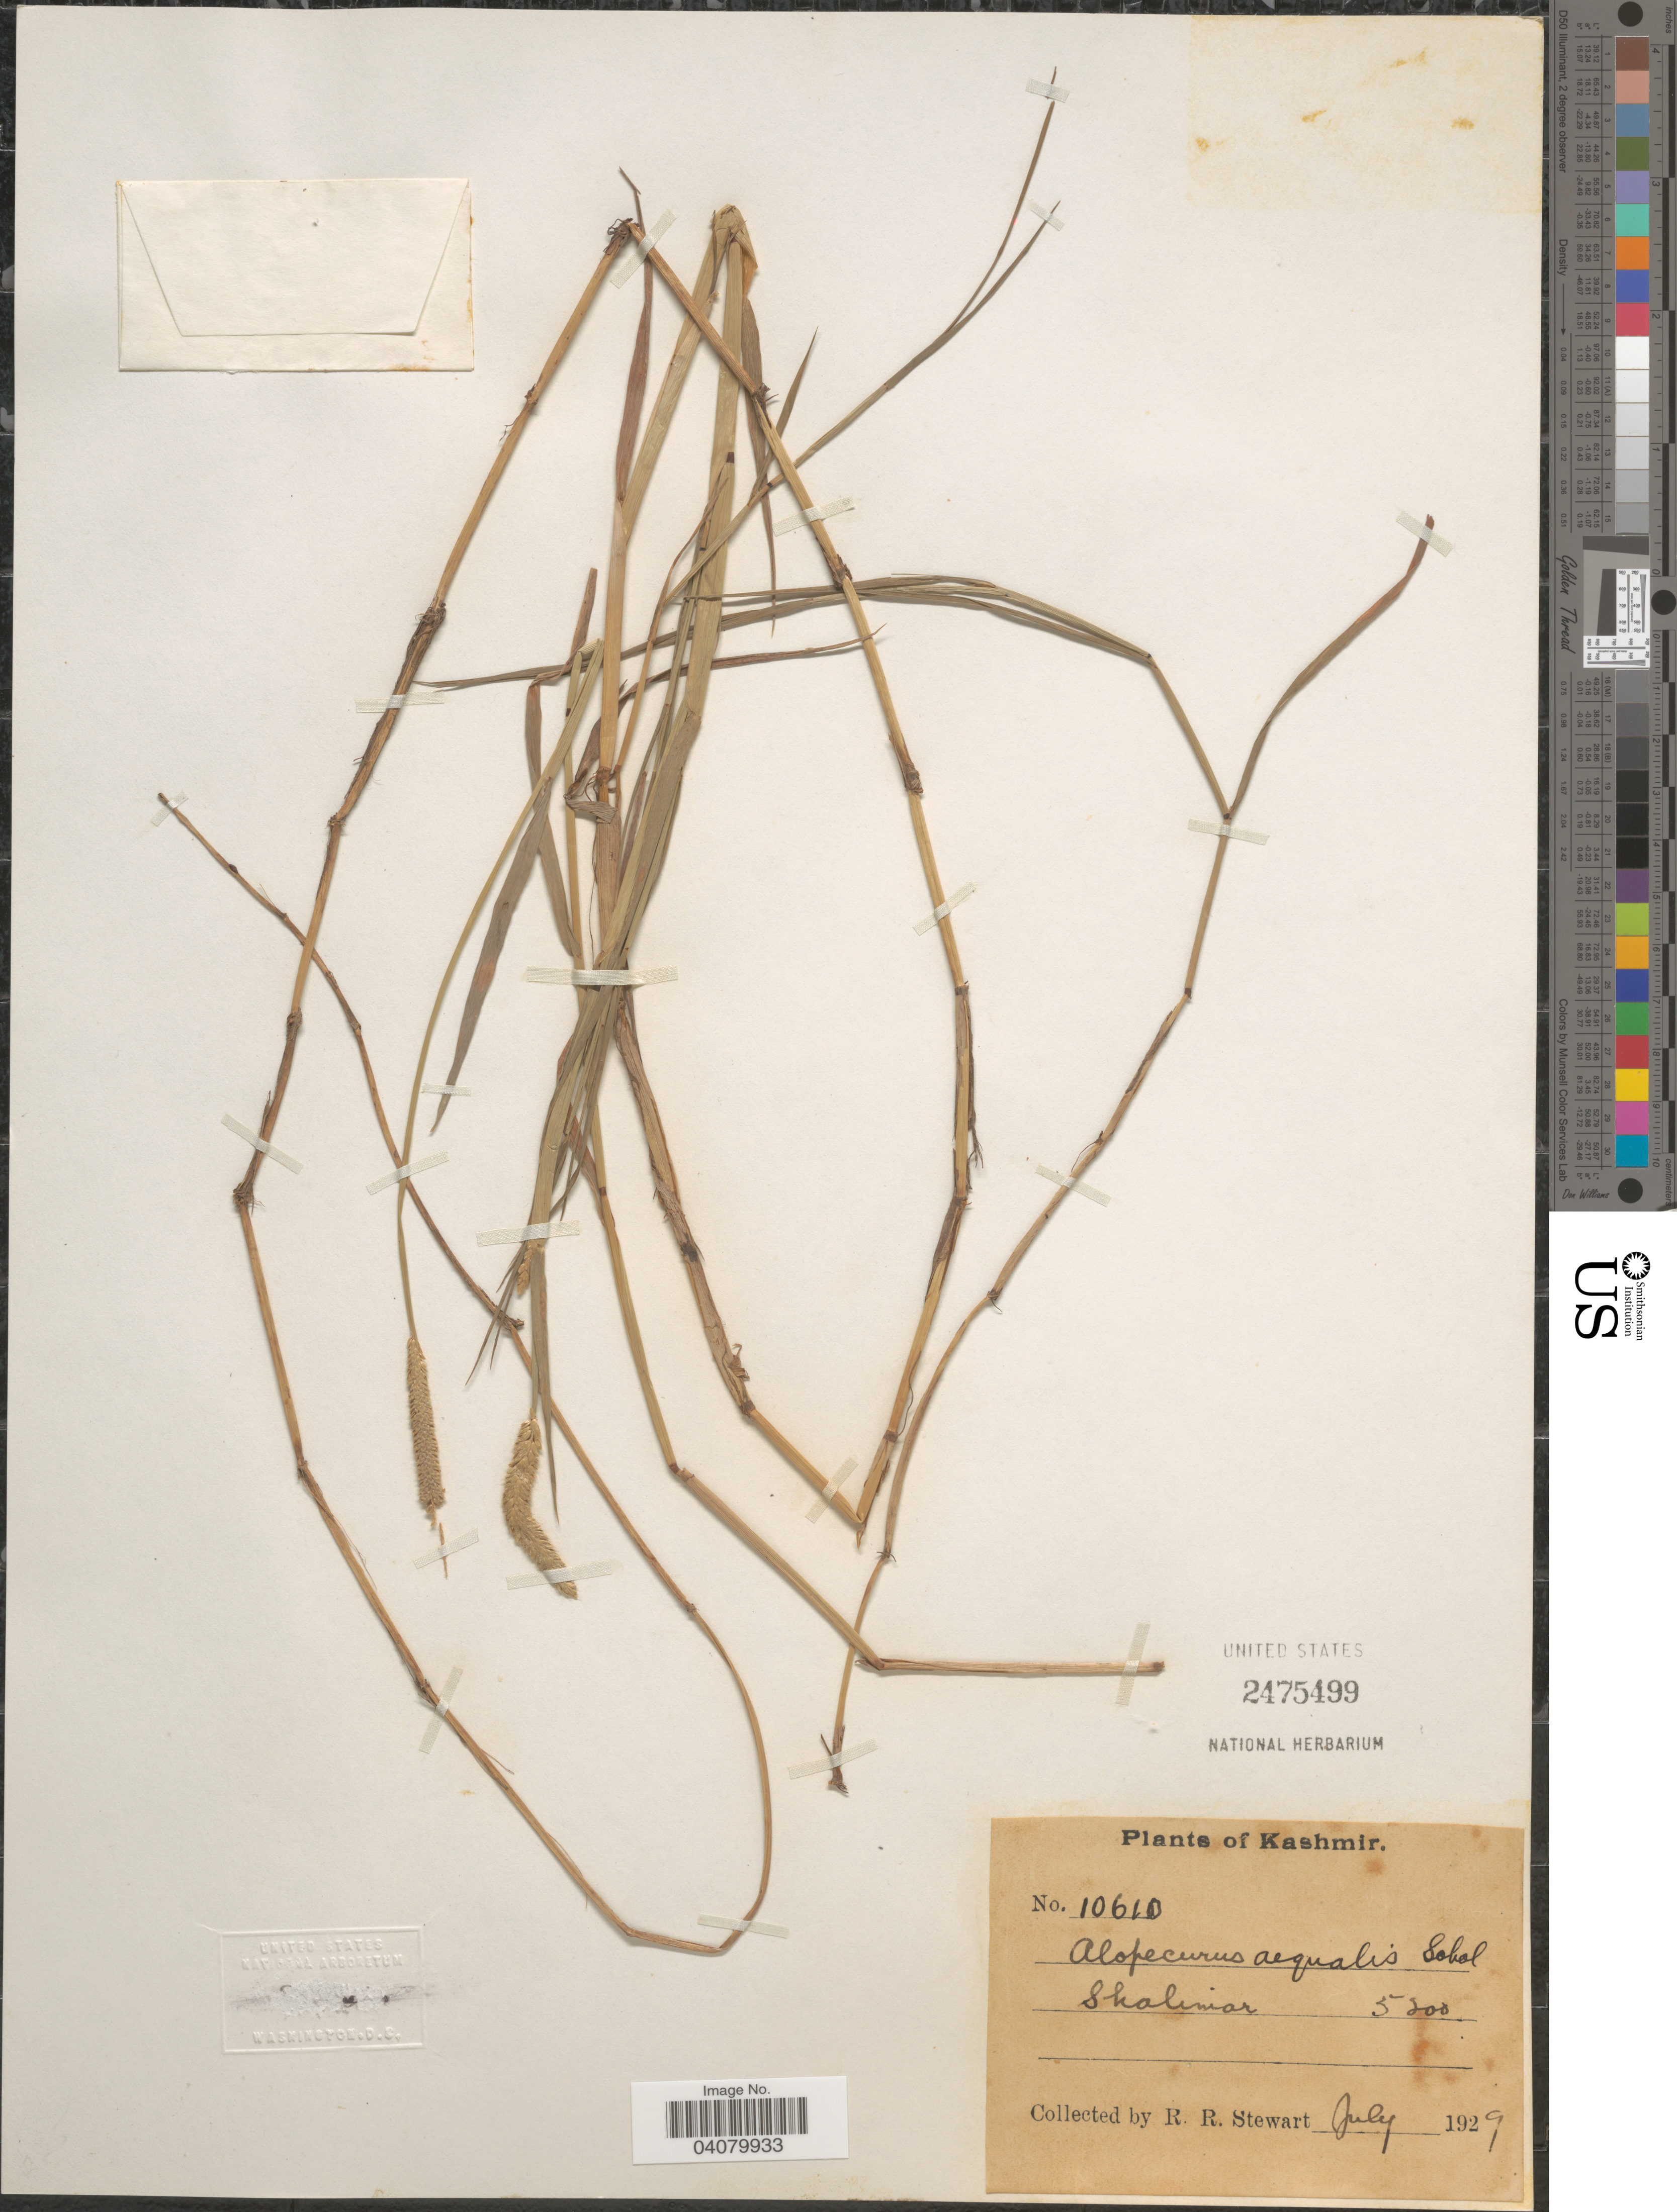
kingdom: Plantae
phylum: Tracheophyta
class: Liliopsida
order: Poales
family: Poaceae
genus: Alopecurus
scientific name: Alopecurus aequalis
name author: Sobol.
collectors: R. Stewart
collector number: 10610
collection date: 1929-07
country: India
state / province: Jammu and Kashmir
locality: Kashmir. Shalimar.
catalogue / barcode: US 2475499